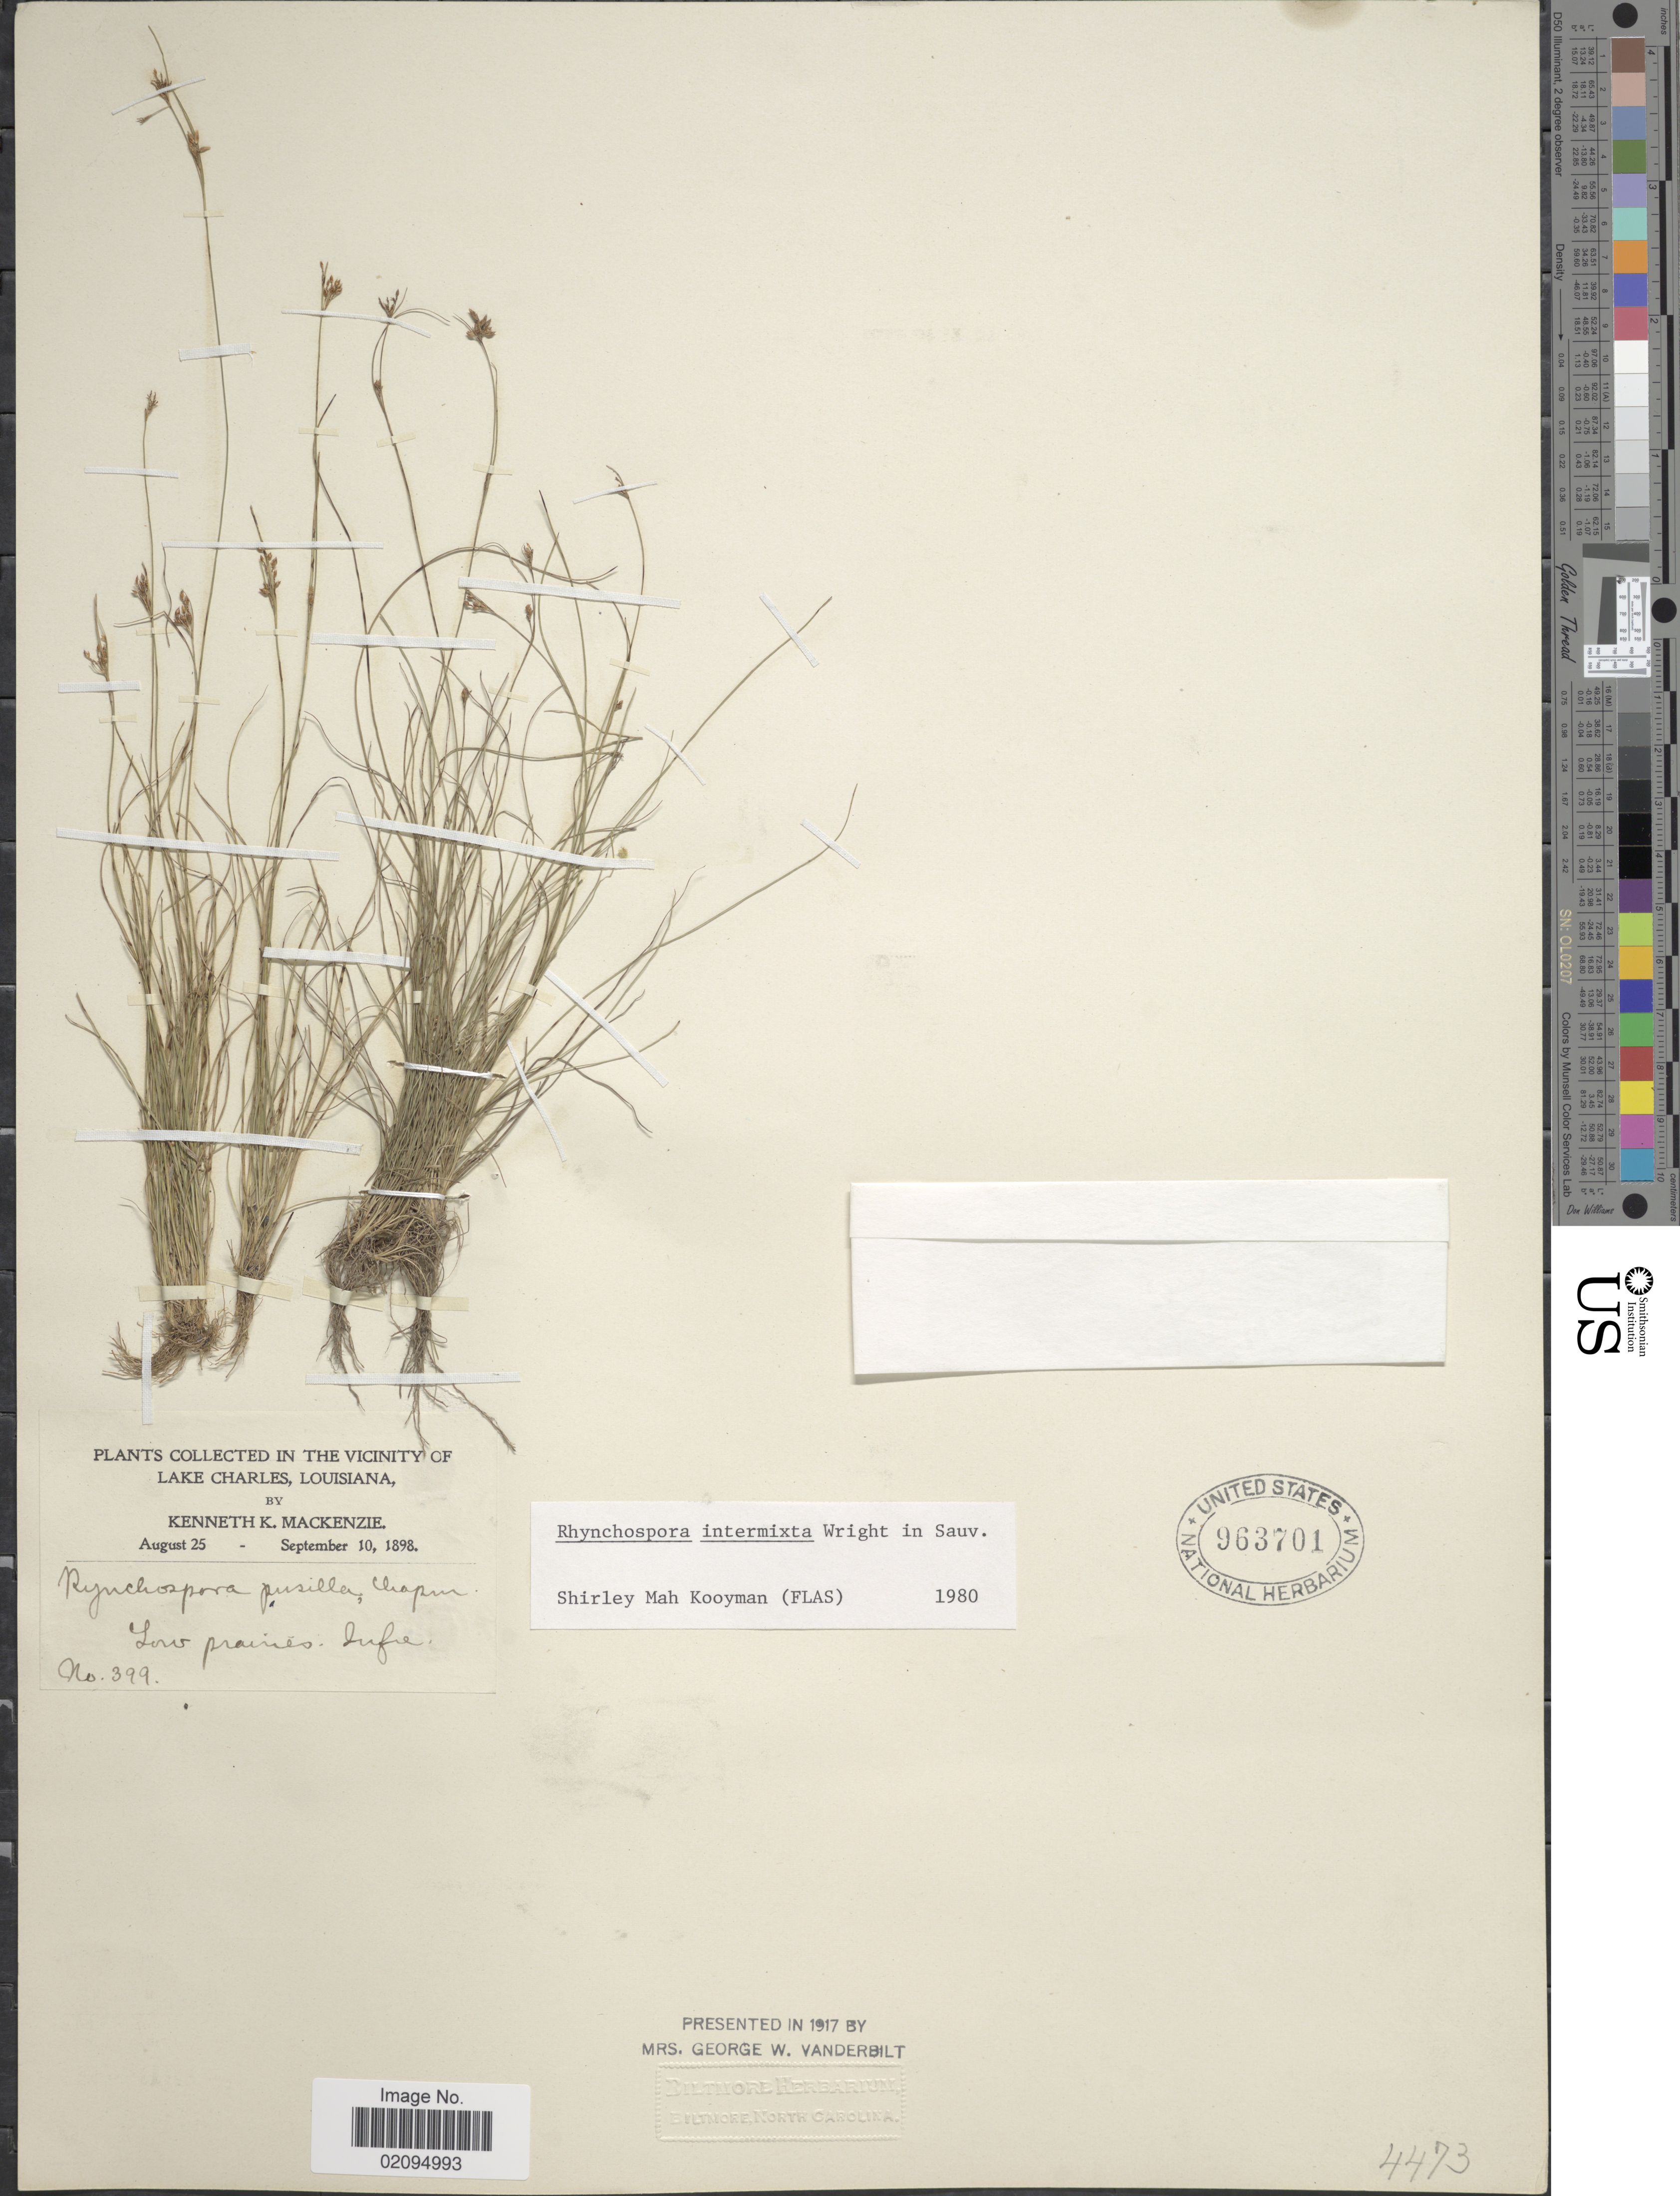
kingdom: Plantae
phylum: Tracheophyta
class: Liliopsida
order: Poales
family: Cyperaceae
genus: Rhynchospora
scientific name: Rhynchospora intermixta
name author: C. Wright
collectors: K. K. Mackenzie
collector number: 399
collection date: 1898-08-25/1898-09-10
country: United States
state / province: Louisiana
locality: In the vicinity of Lake Charles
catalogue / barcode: US 963701